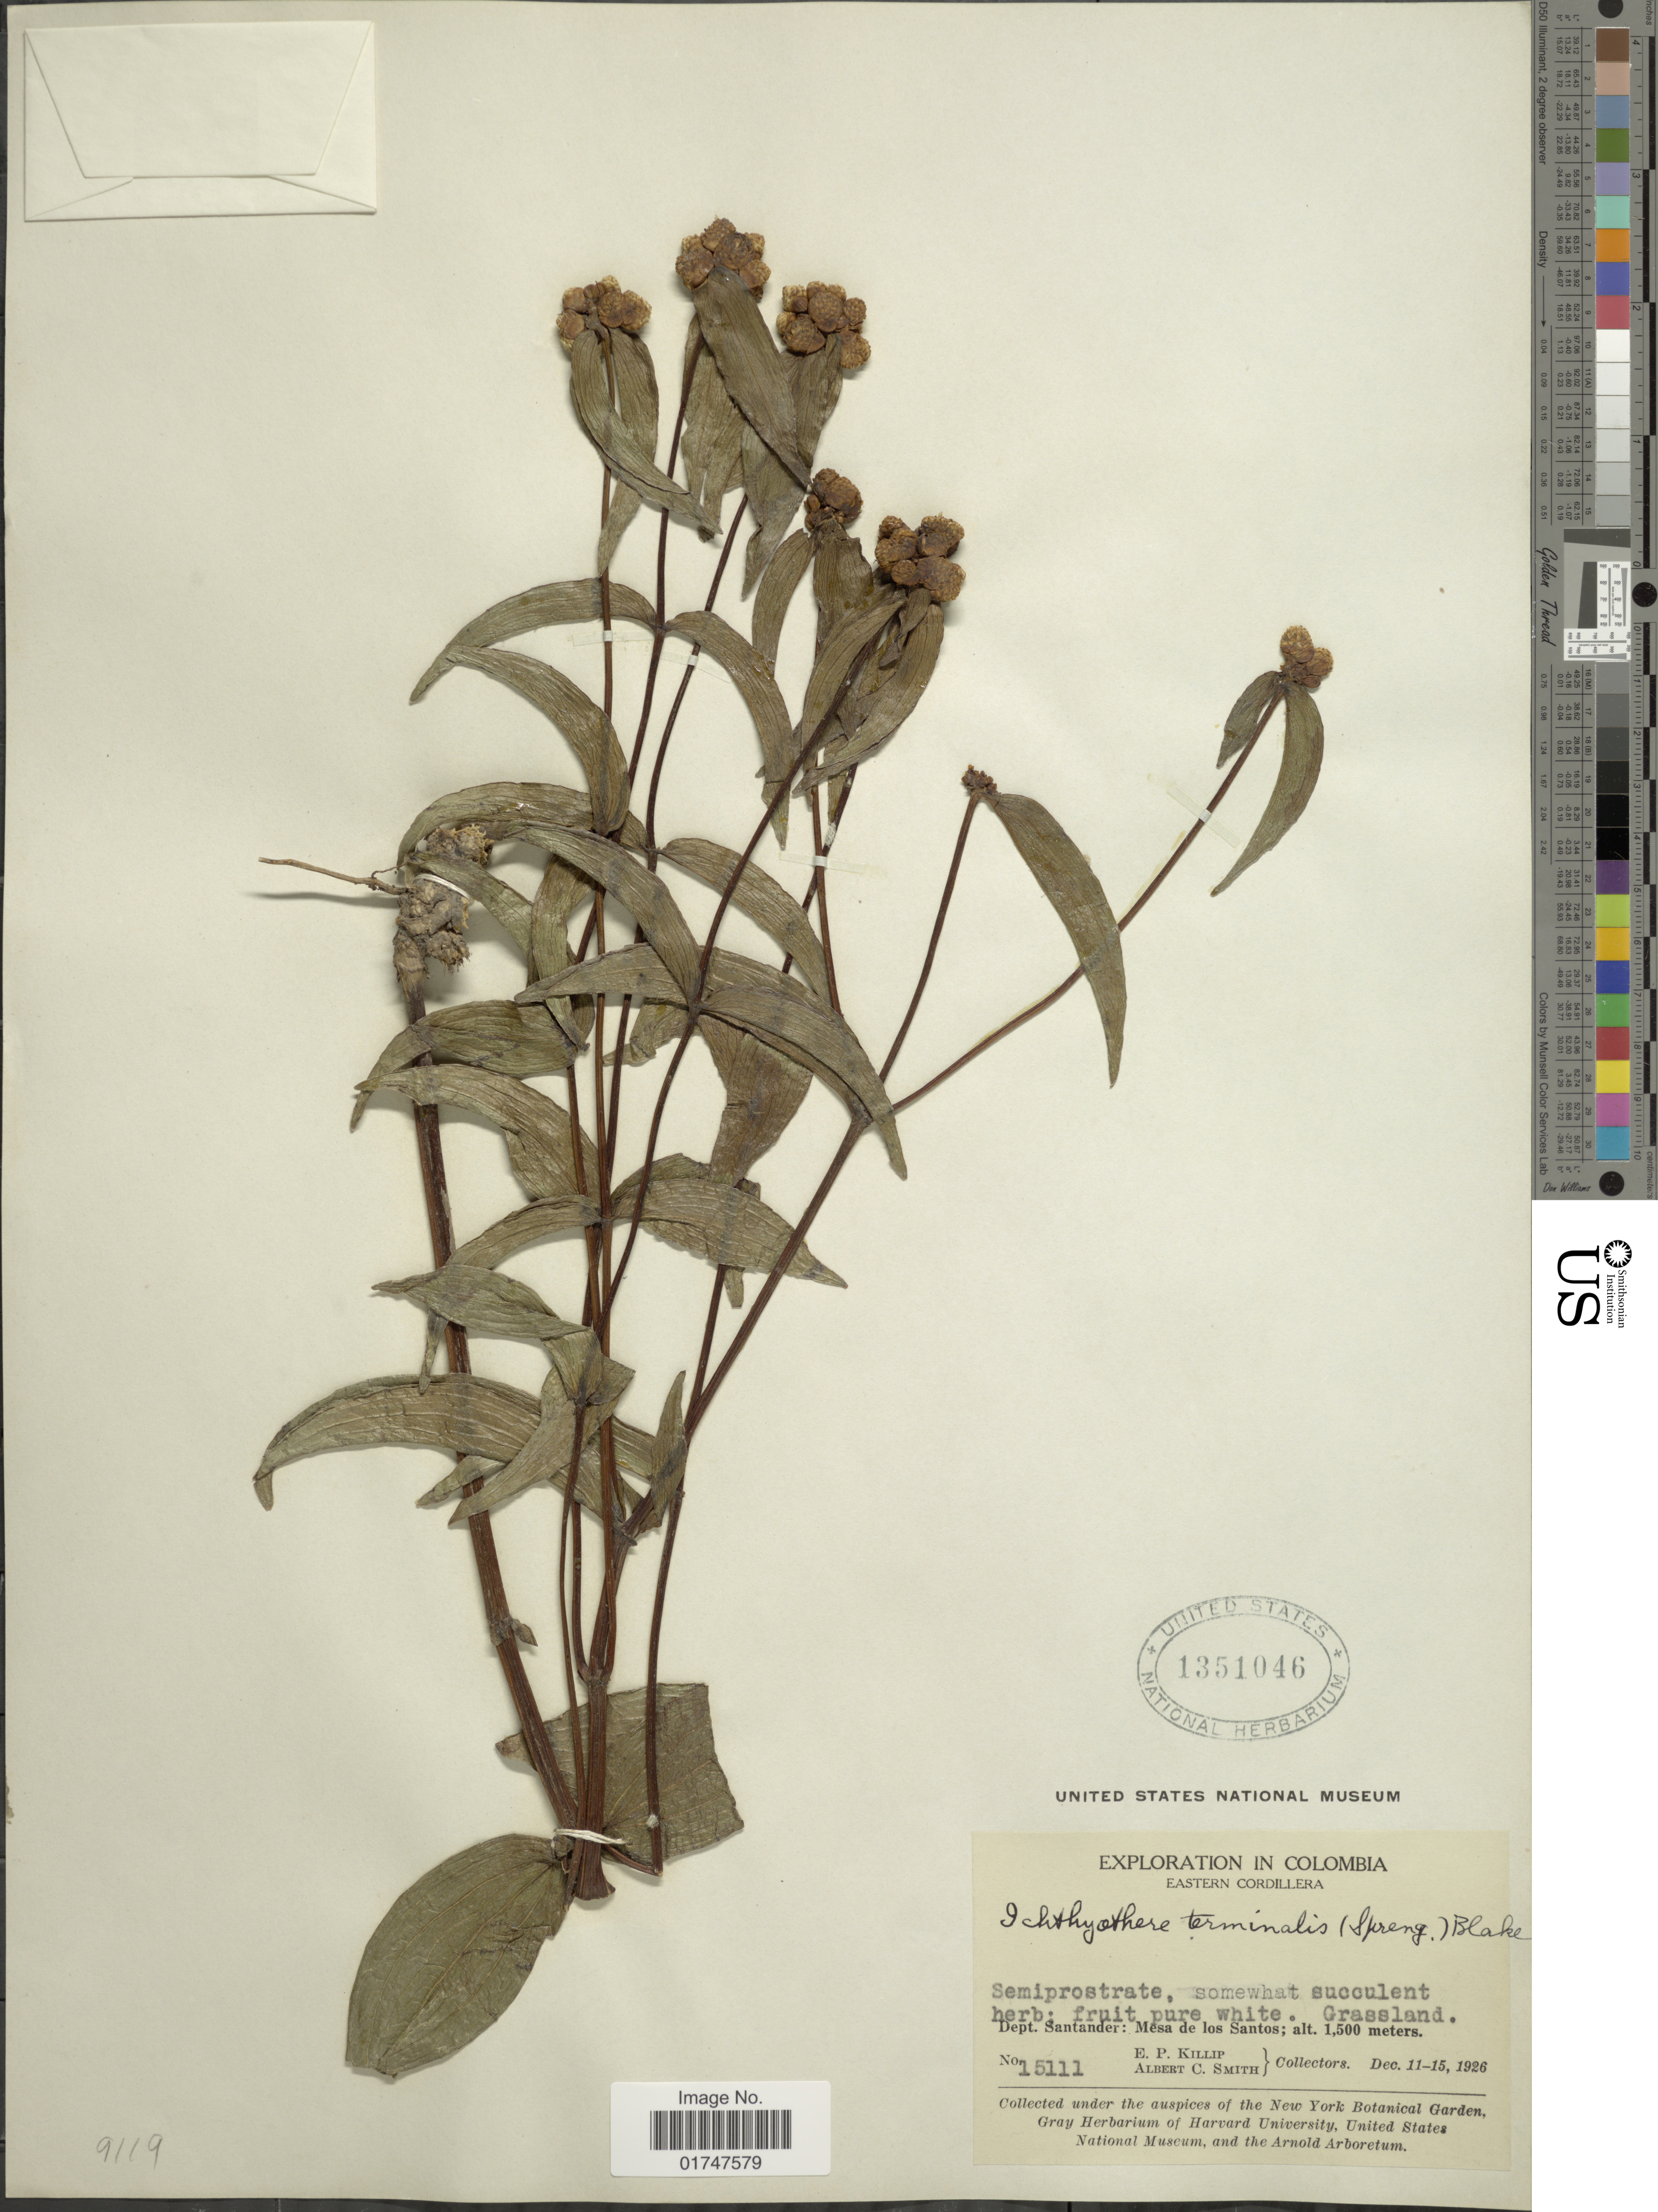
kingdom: Plantae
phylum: Tracheophyta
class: Magnoliopsida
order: Asterales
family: Asteraceae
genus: Ichthyothere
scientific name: Ichthyothere terminalis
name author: (Spreng.) S.F. Blake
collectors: E. P. Killip & A. C. Smith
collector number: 15111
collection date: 1926-12-11/1926-12-15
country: Colombia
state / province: Santander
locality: Dept. Santander: Mesa de los Santos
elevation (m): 1500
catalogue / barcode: US 1351046